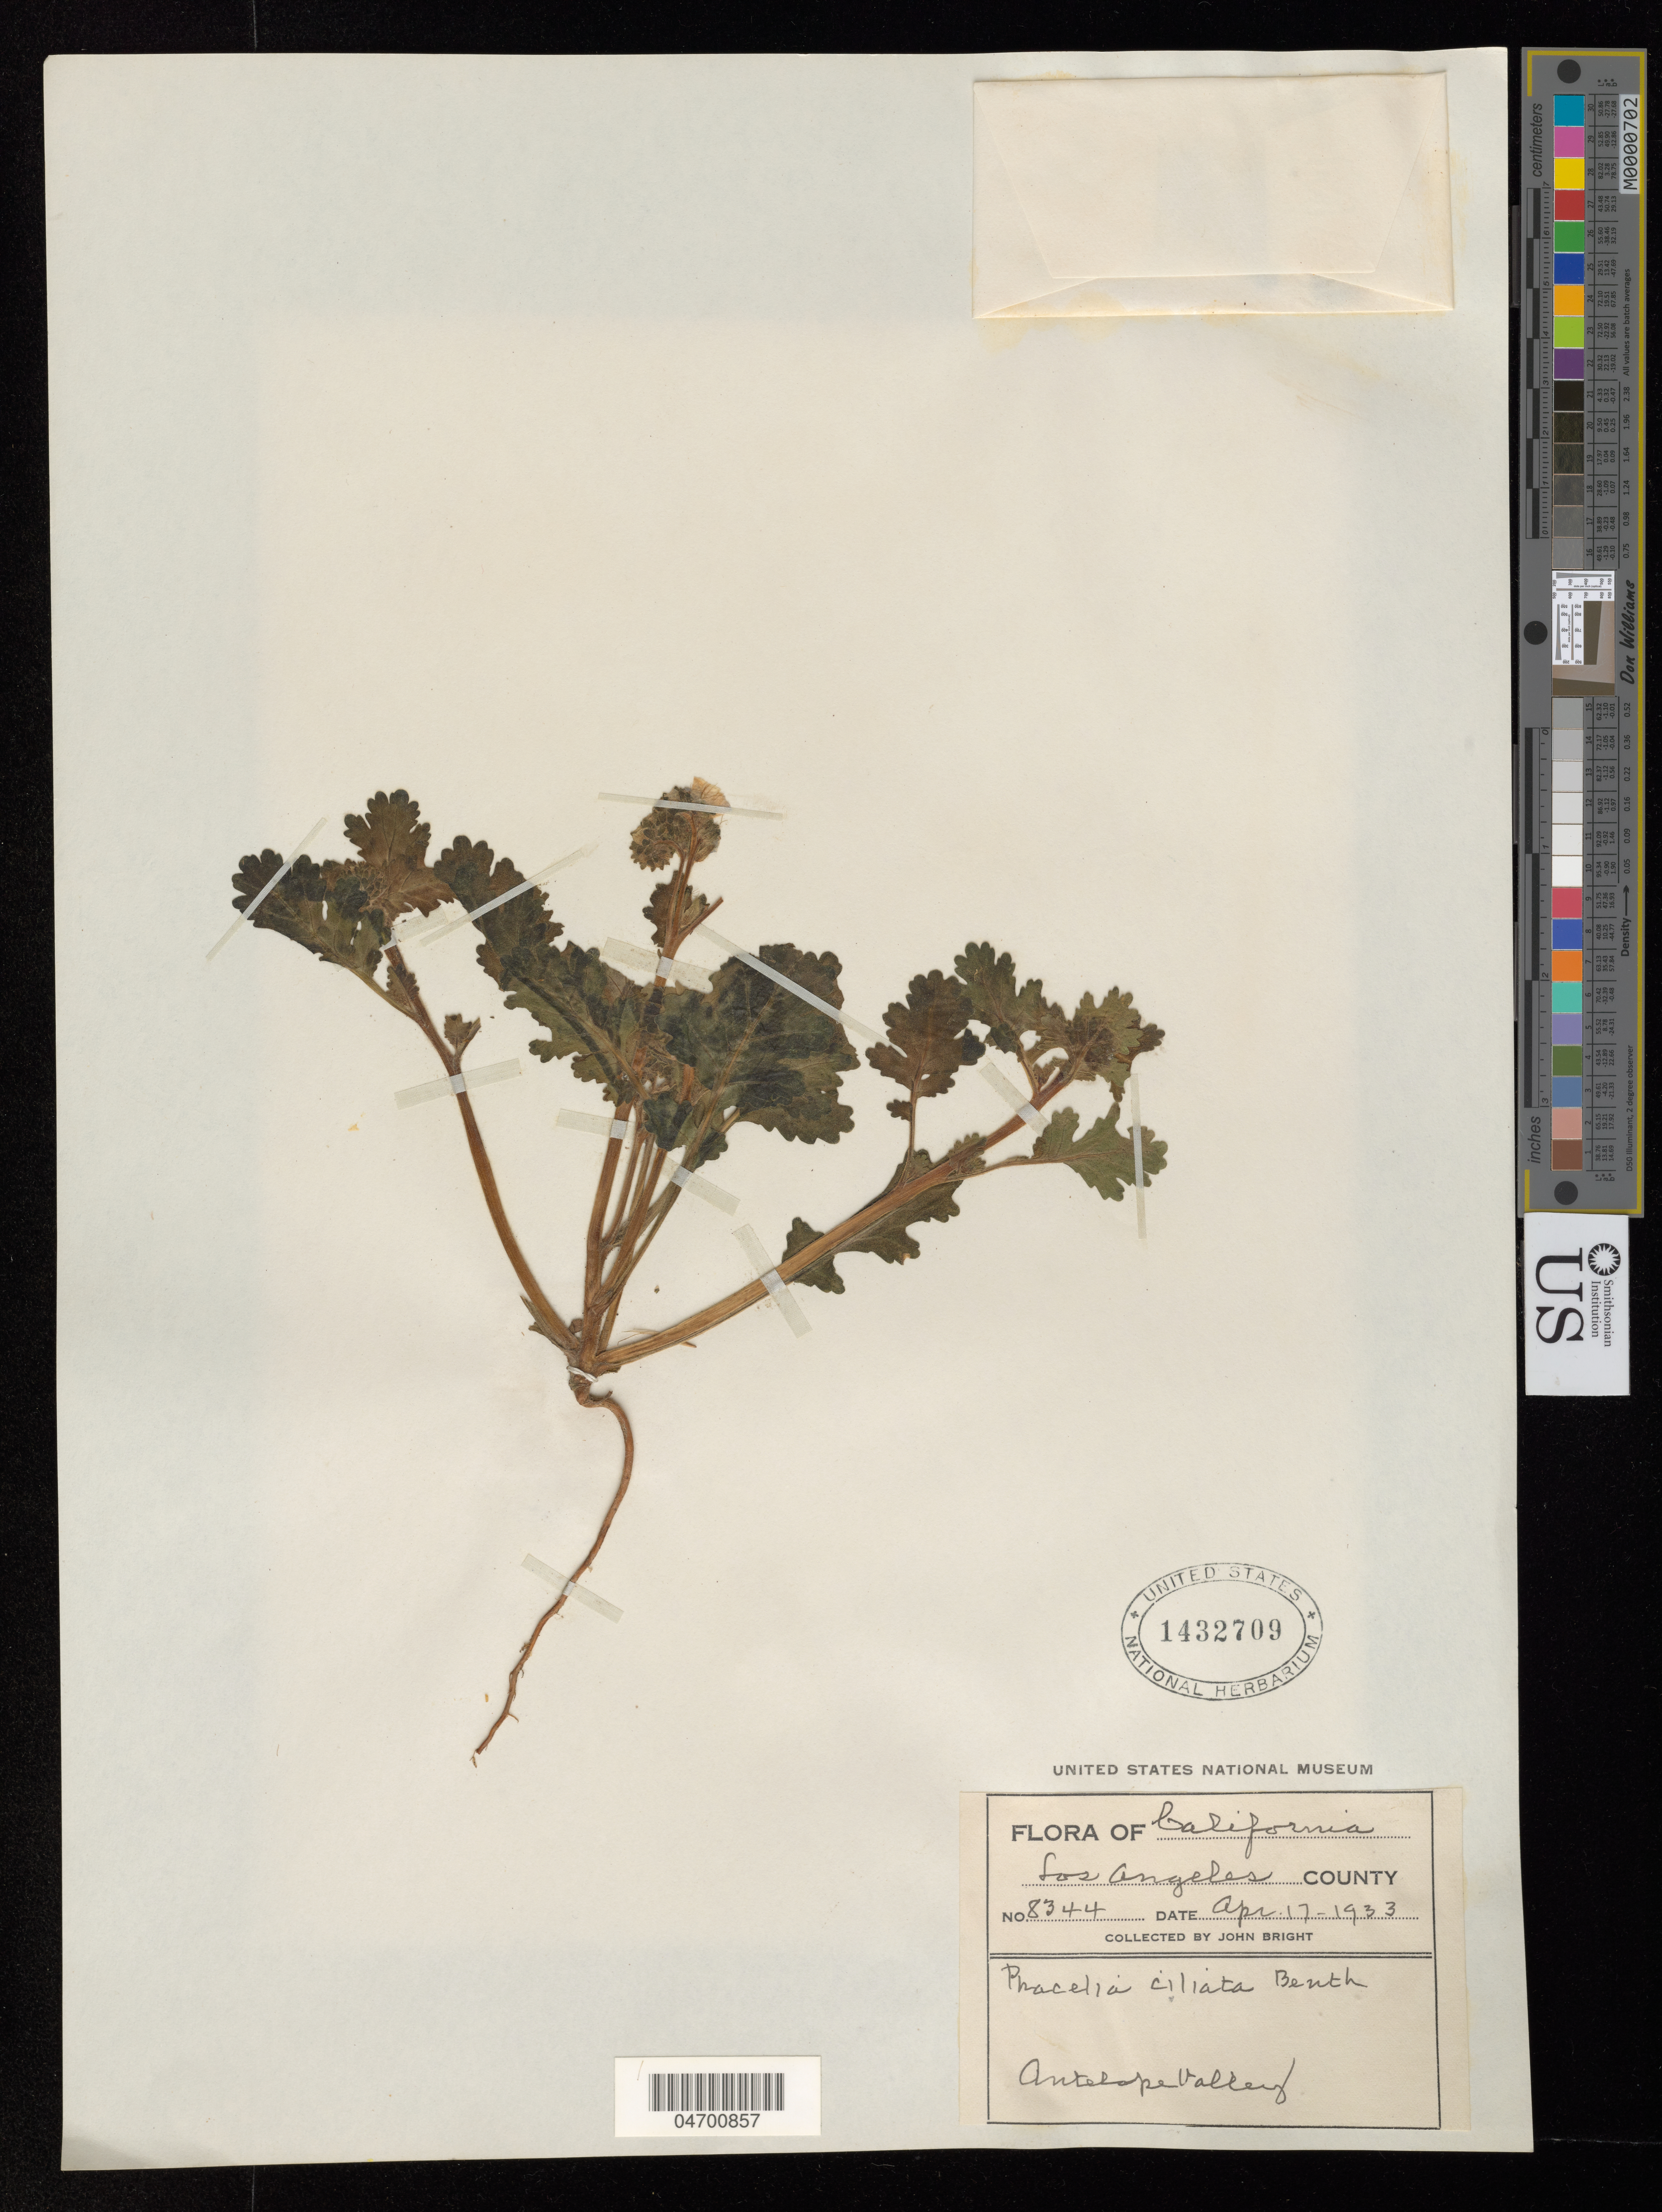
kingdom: Plantae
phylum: Tracheophyta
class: Magnoliopsida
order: Boraginales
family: Hydrophyllaceae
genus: Phacelia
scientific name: Phacelia ciliata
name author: Benth.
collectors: J. Bright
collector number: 8344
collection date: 1933-04-17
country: United States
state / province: California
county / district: Los Angeles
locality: Los Angeles County. Antelope Valley.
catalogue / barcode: US 1432709